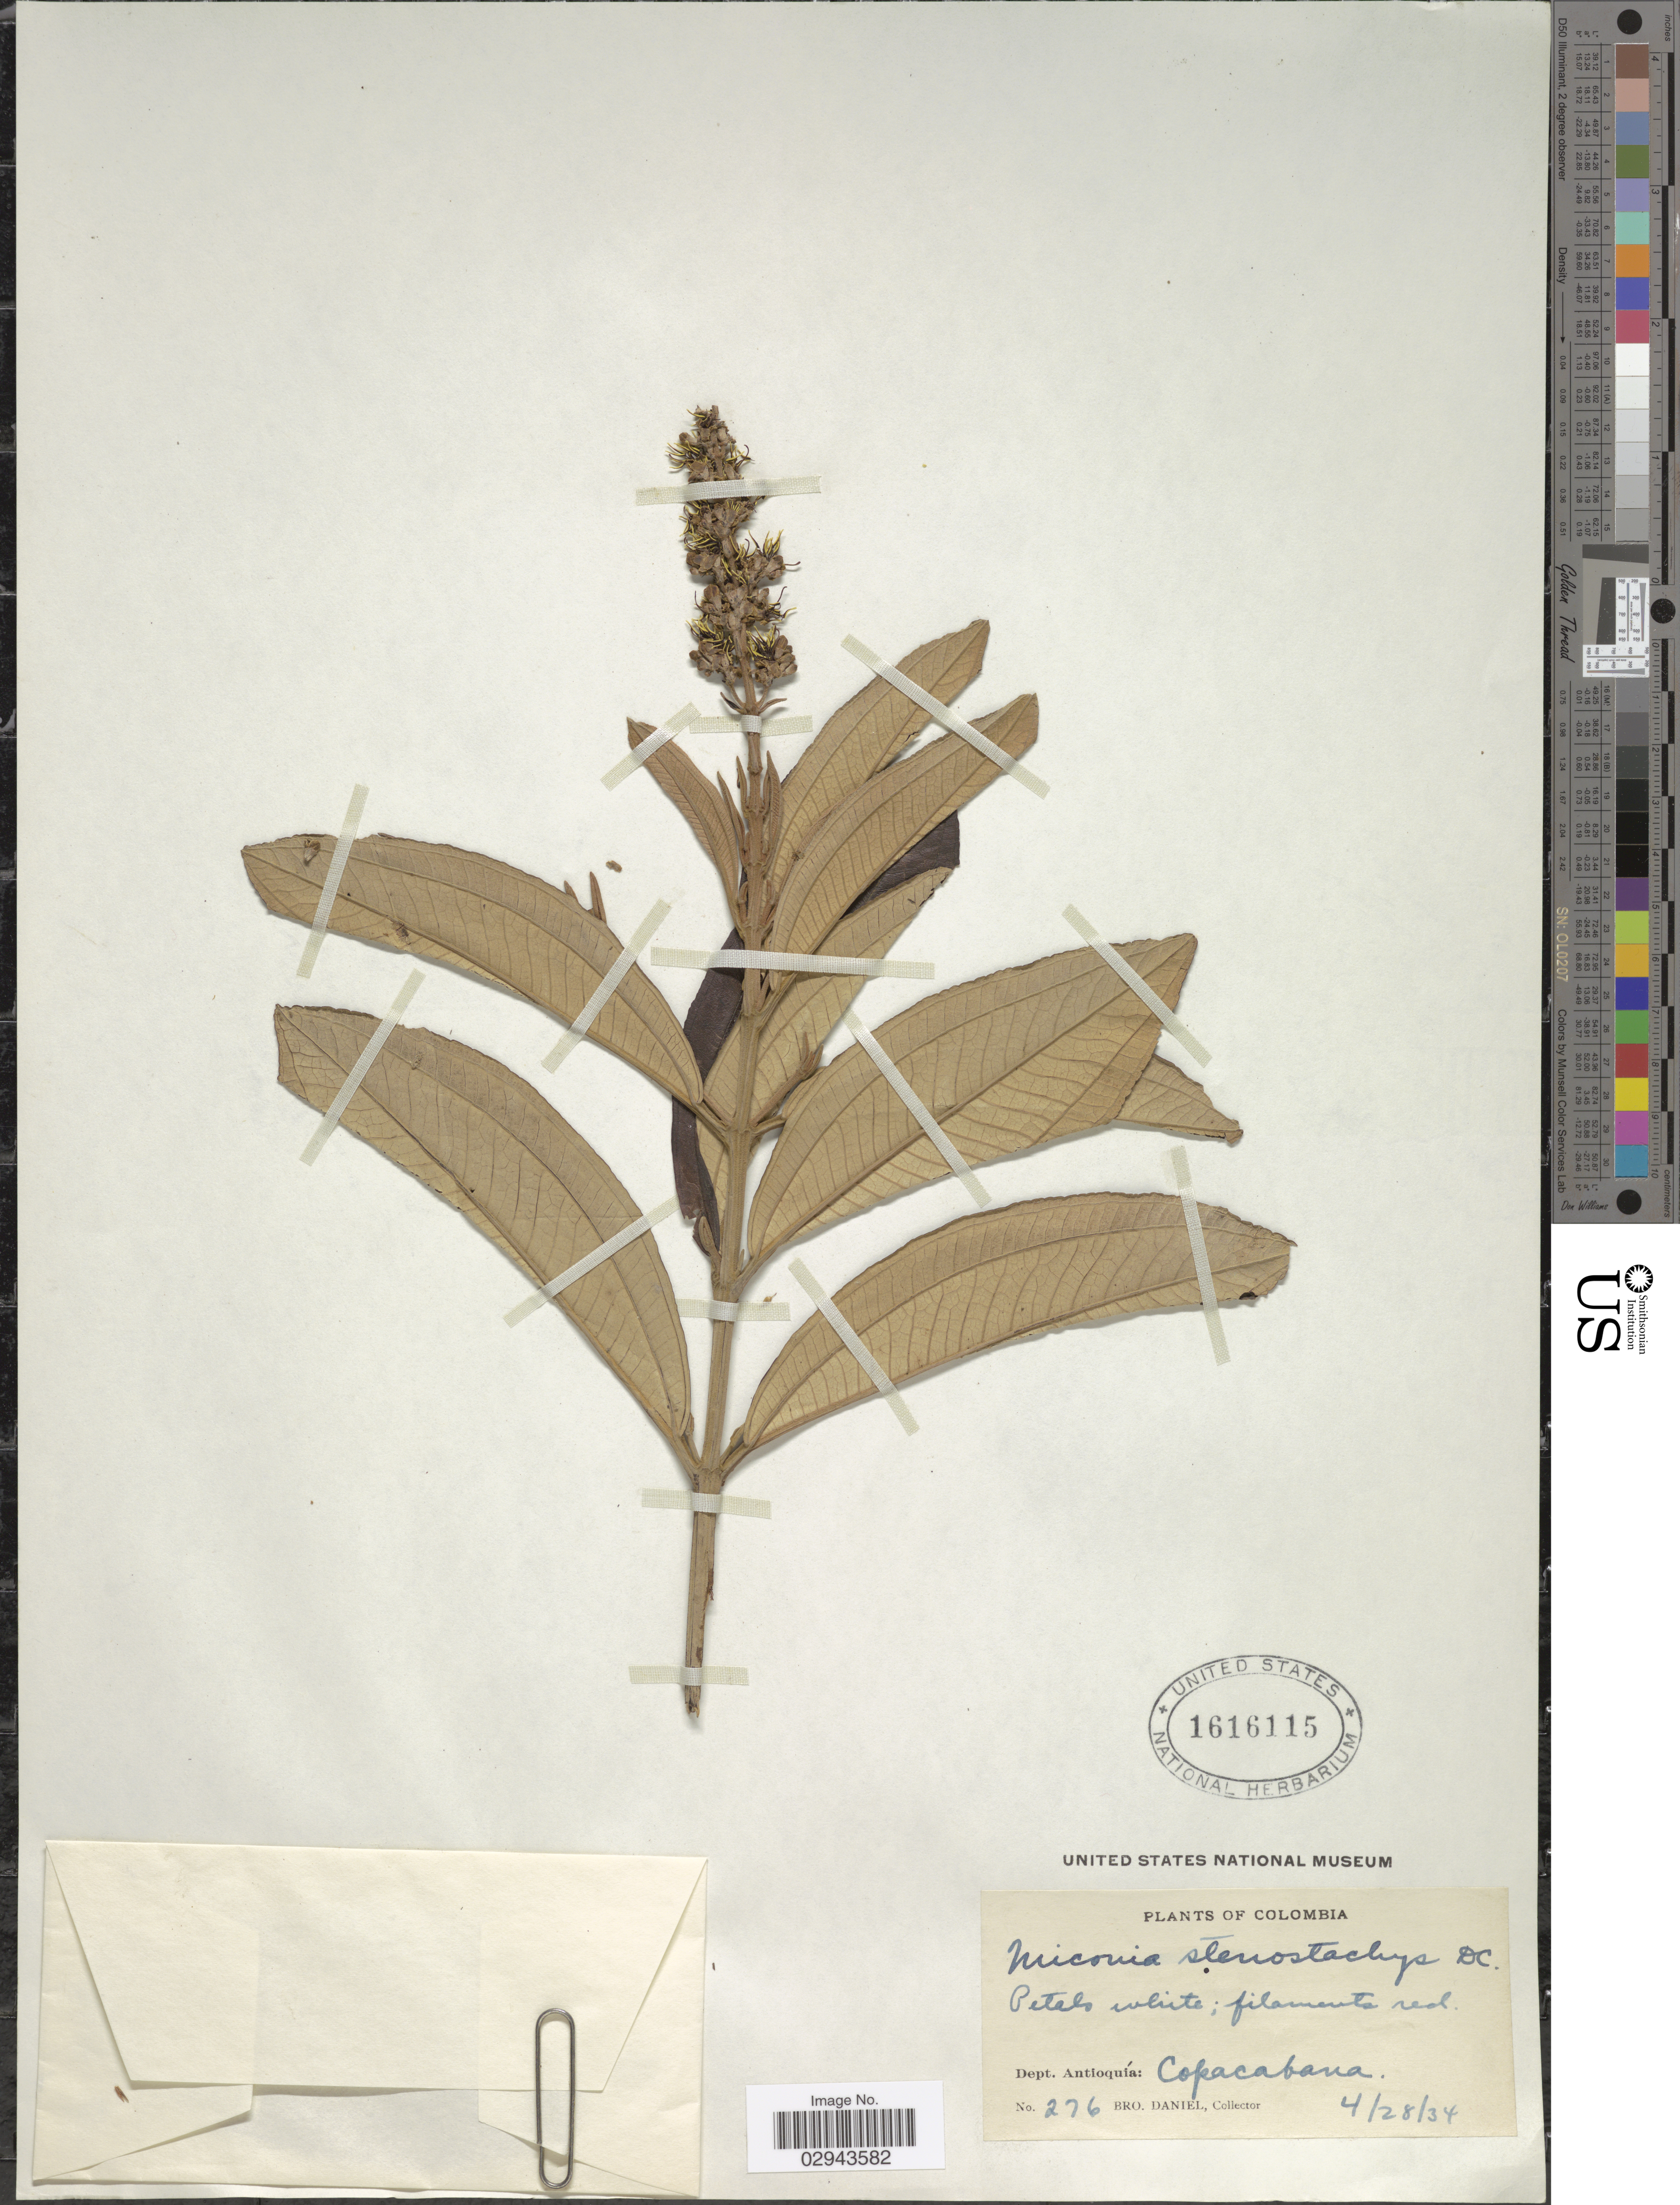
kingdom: Plantae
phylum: Tracheophyta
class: Magnoliopsida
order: Myrtales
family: Melastomataceae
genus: Miconia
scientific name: Miconia stenostachya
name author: DC.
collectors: Bro. Daniel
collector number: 276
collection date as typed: Transcribed d/m/y: 28/4/34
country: Colombia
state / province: Antioquia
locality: Dept. Antioquía: Copacabana.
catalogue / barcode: US 1616115